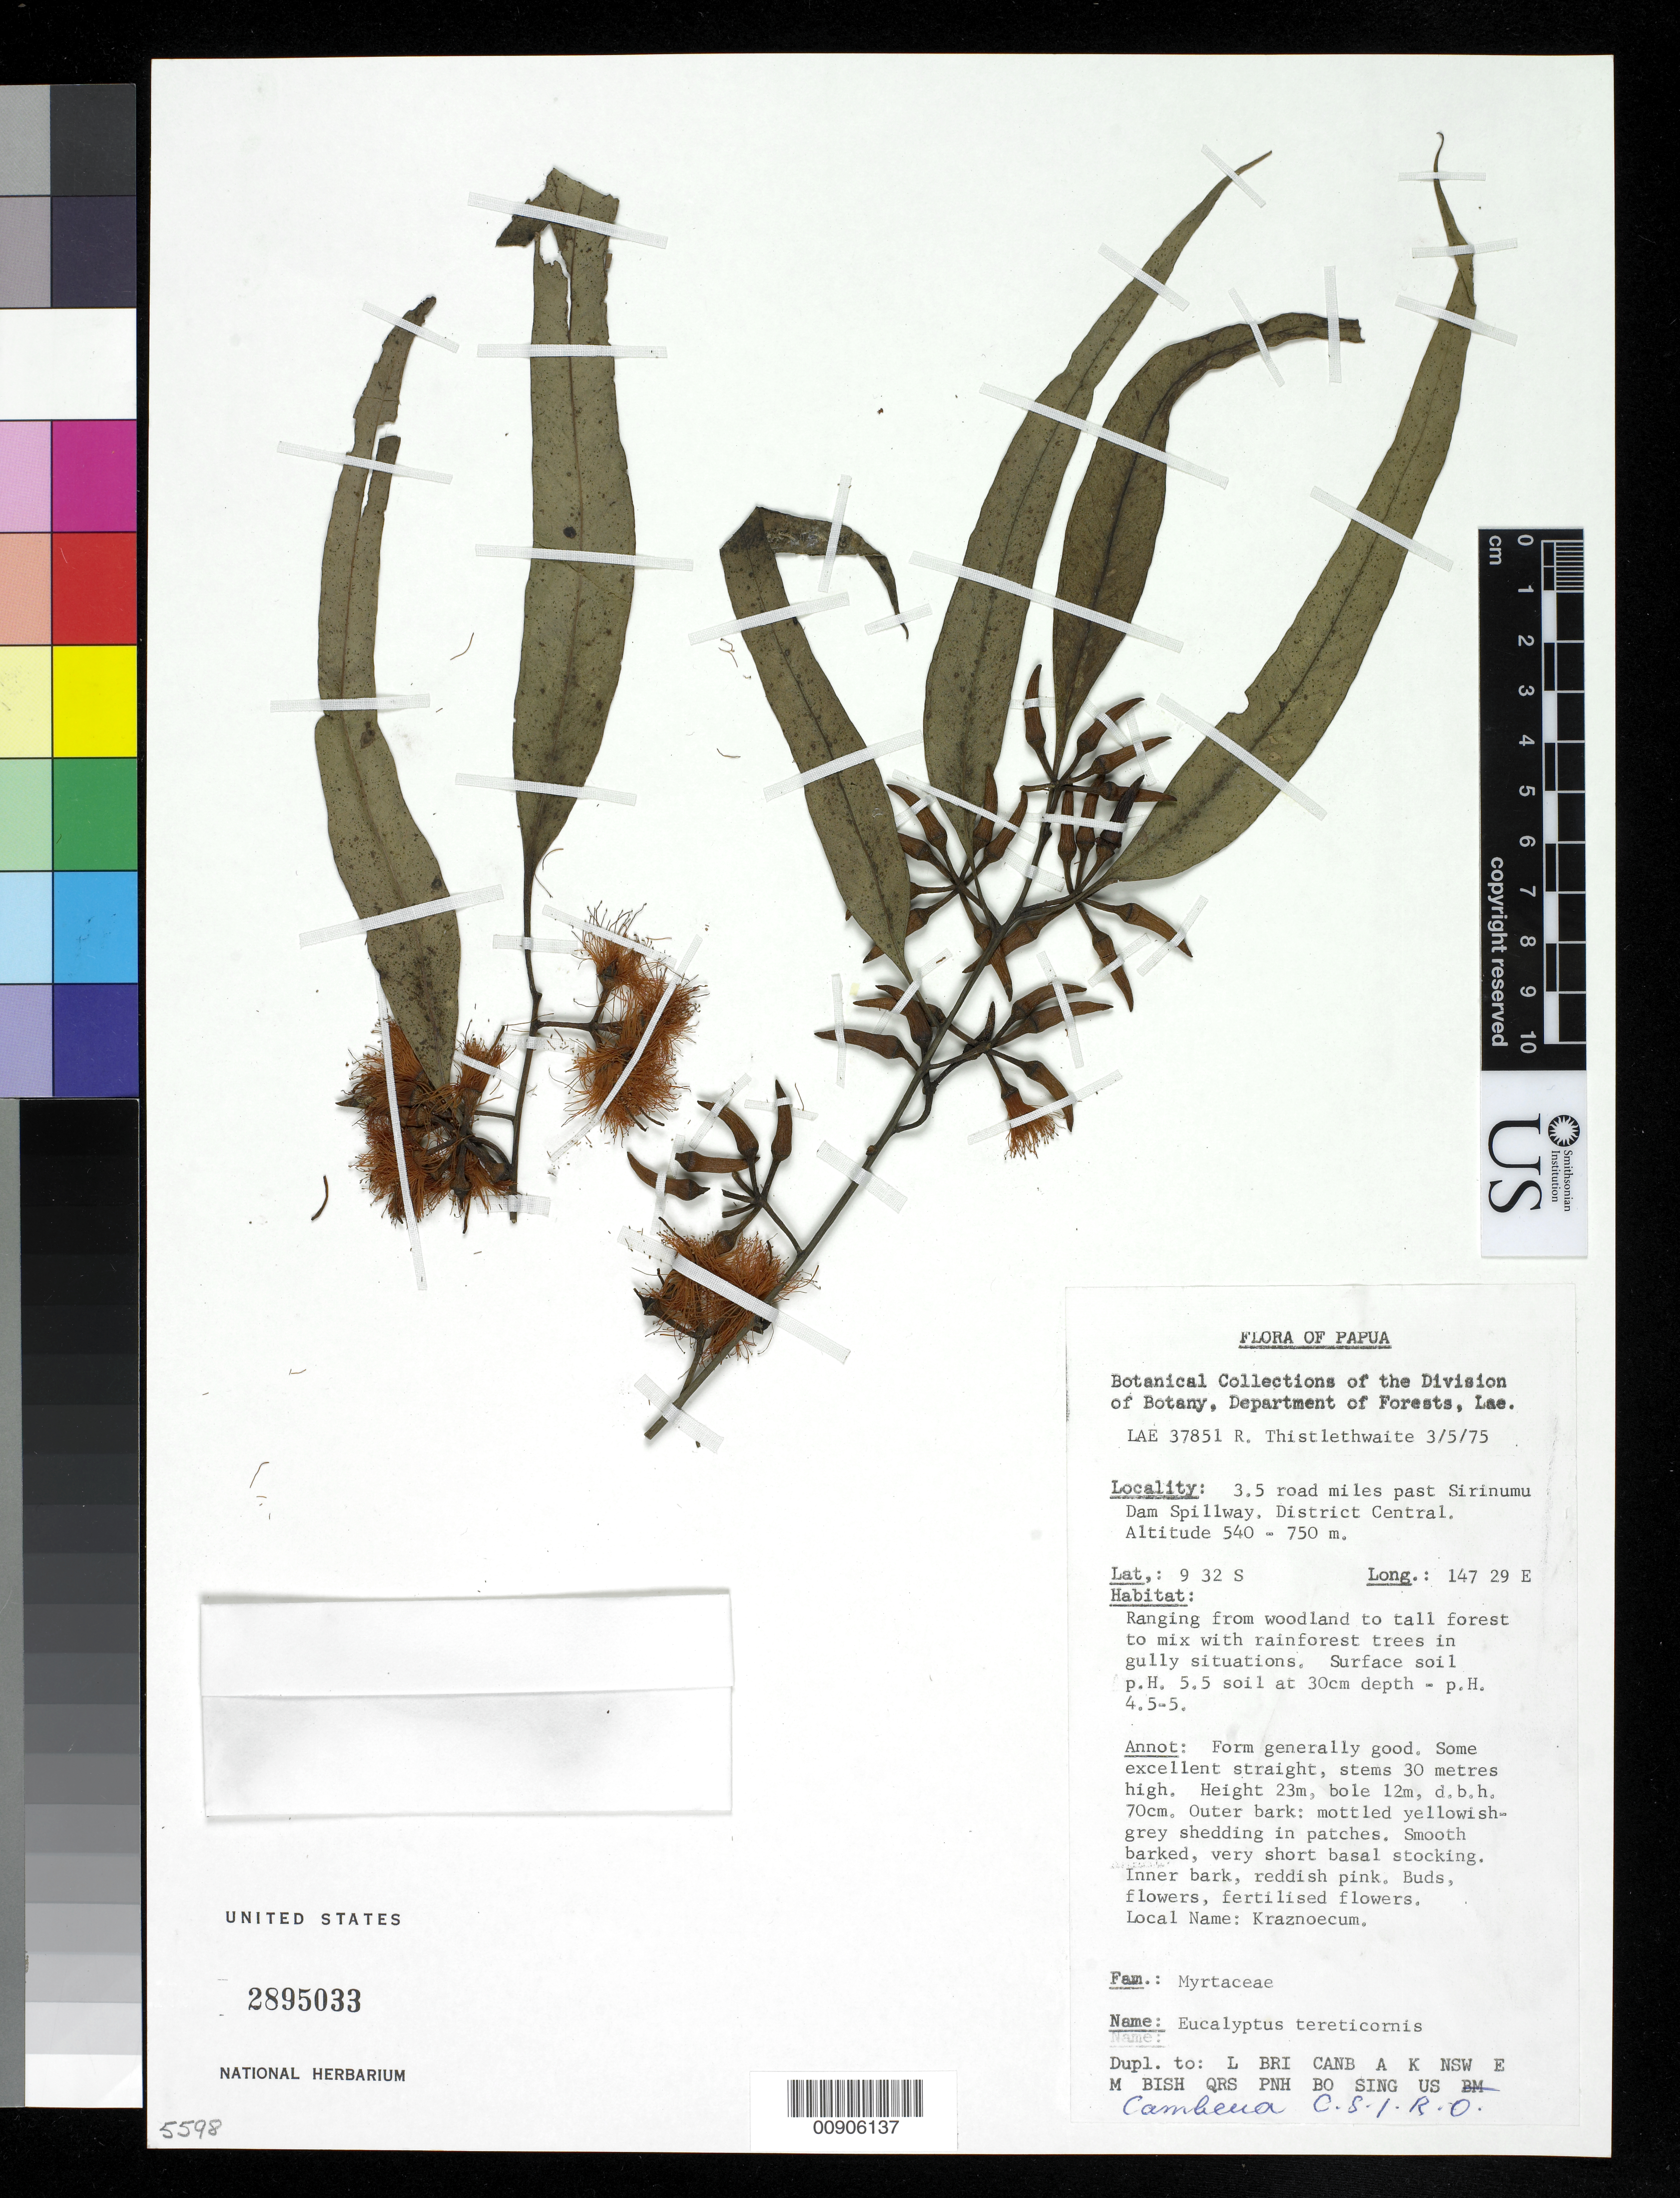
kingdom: Plantae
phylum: Tracheophyta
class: Magnoliopsida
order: Myrtales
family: Myrtaceae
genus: Eucalyptus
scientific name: Eucalyptus tereticornis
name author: Sm.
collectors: R. Thistlethwaite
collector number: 37851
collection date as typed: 05 Mar 1975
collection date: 1975-03-05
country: Papua New Guinea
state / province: Central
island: New Guinea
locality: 3.5 road miles past Sirinumu Dam Spillway.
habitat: Ranging from woodland to tall forest to mix with rainforest trees in gully situations. Surface soil p.H. 5.5; at 30 cm depth p.H. is 4.5 - 5.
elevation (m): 540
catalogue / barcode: US 2895033